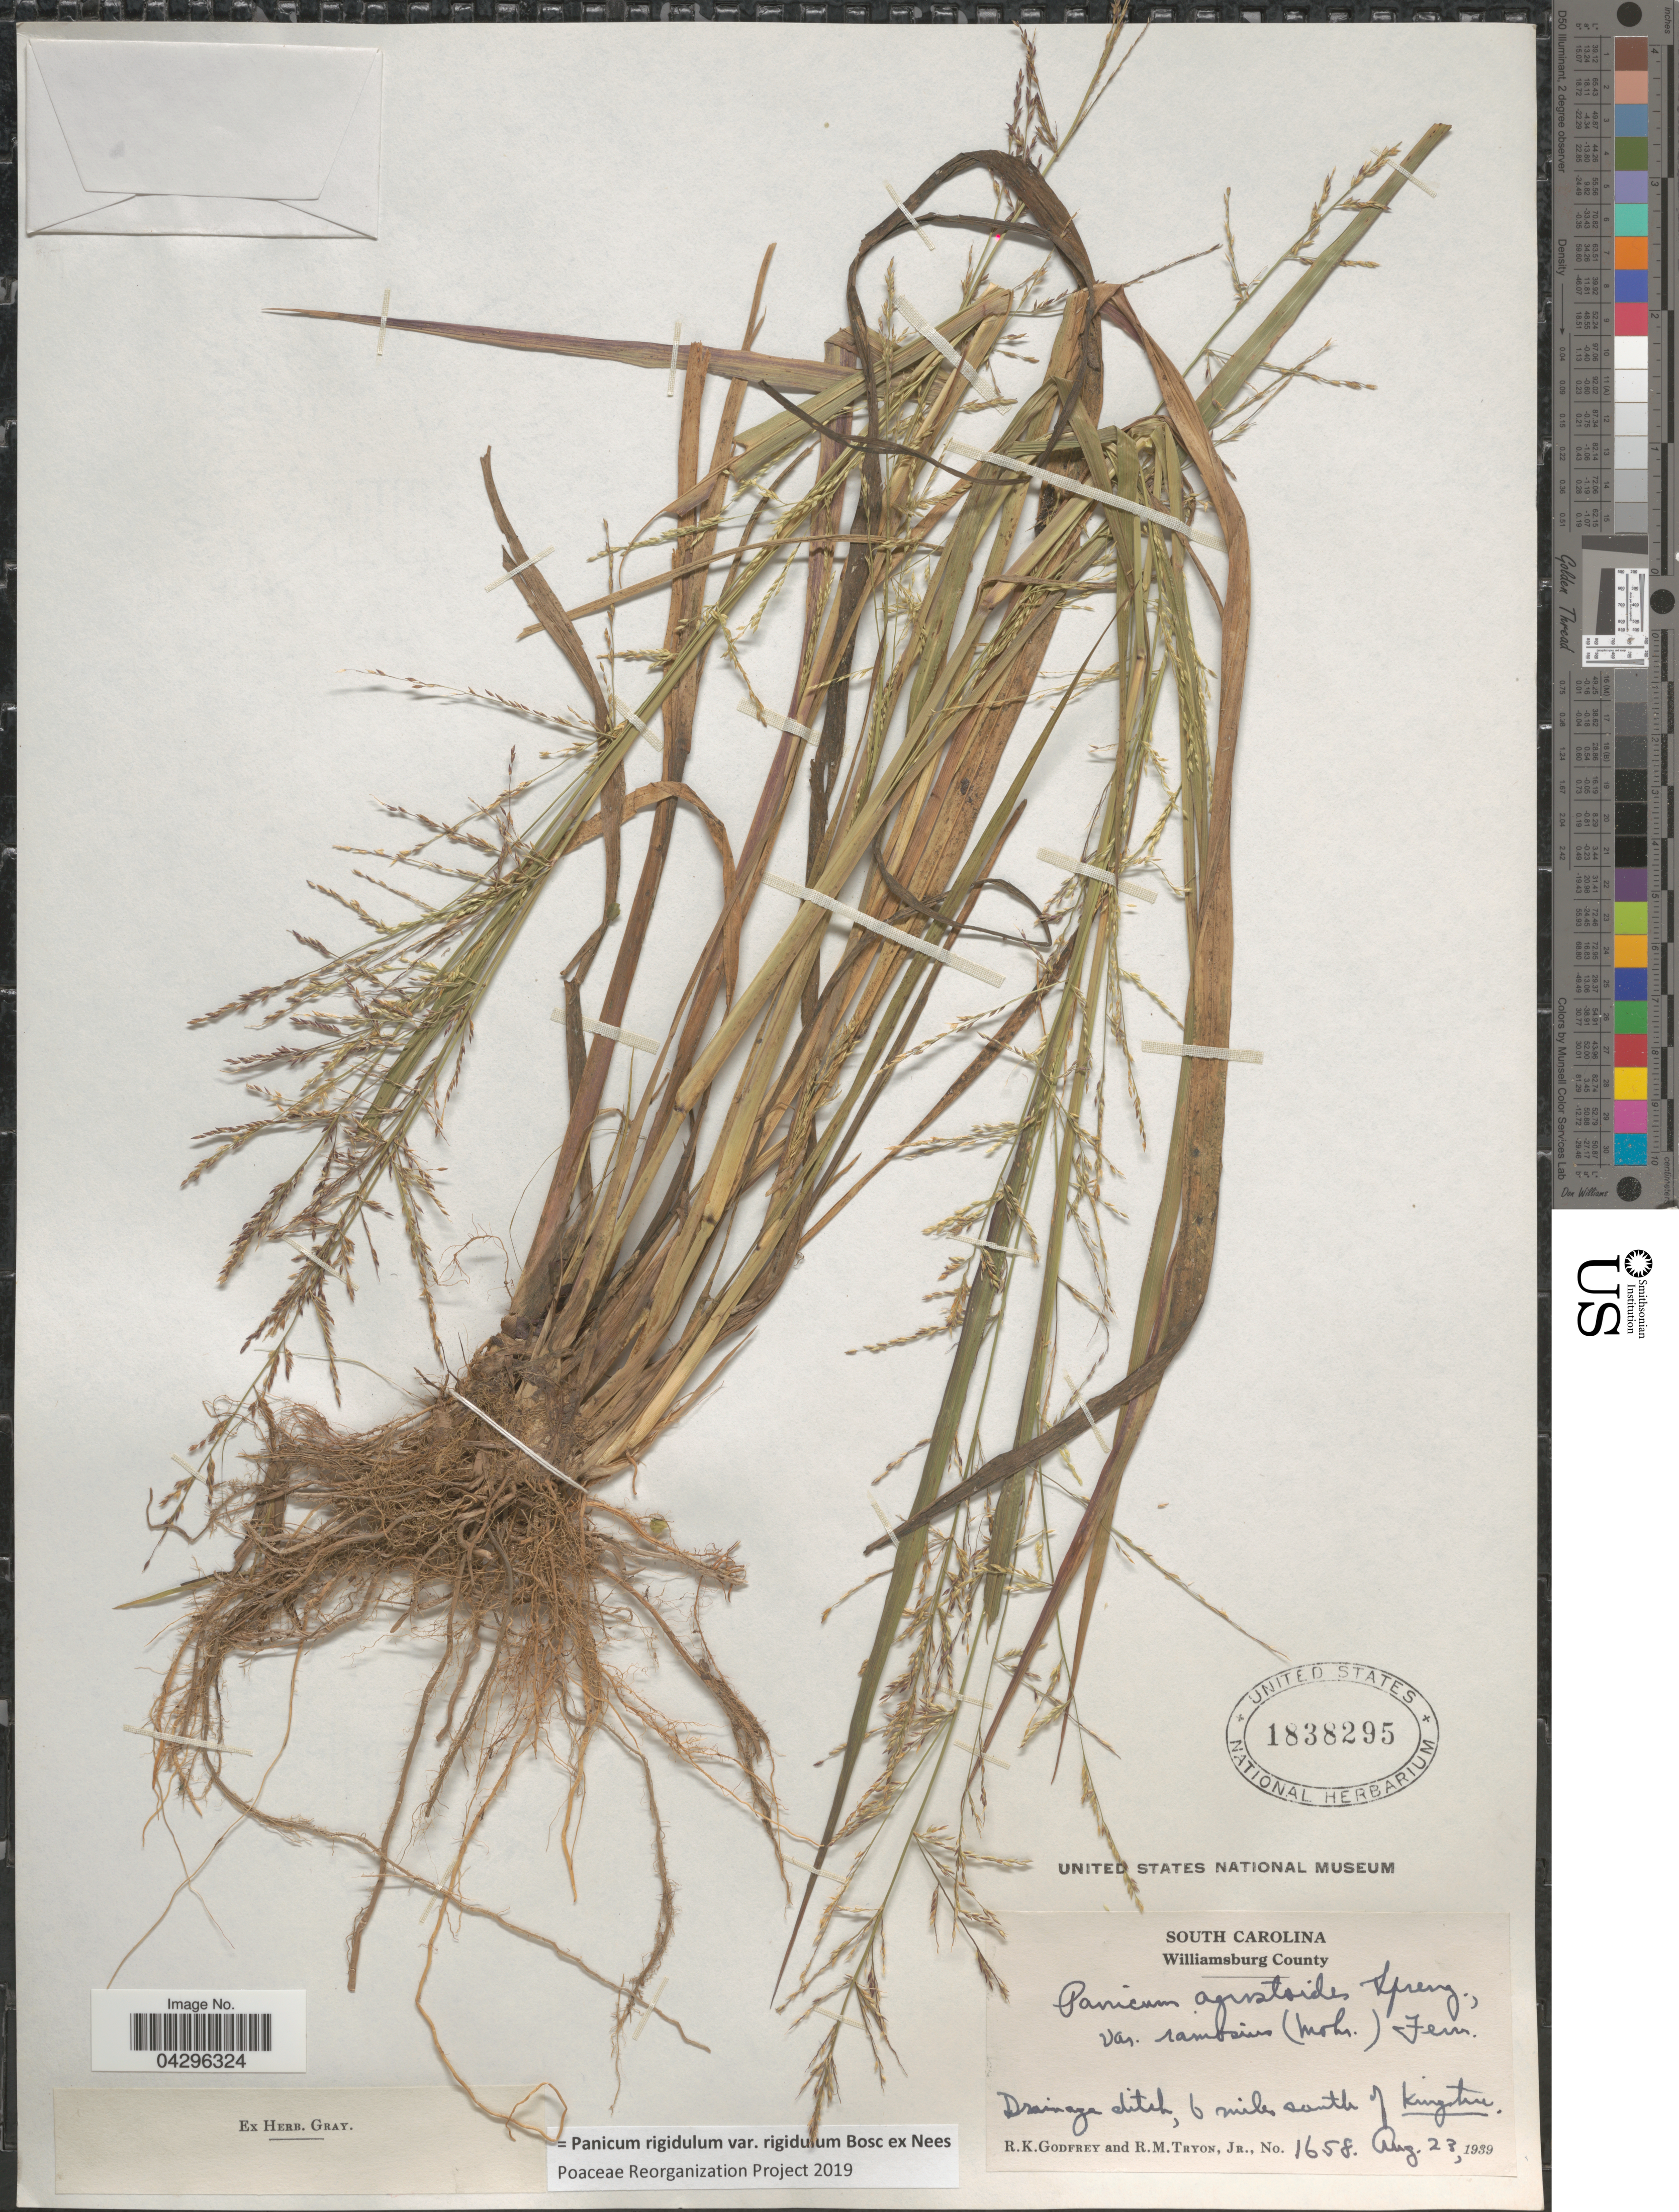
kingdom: Plantae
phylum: Tracheophyta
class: Liliopsida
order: Poales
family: Poaceae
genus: Panicum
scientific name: Panicum rigidulum var. rigidulum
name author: Bosc ex Nees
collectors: R. K. Godfrey & R. M. Tryon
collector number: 1658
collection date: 1939-08-23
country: United States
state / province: South Carolina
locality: Williamsburg County. Drainage ditch, 6 miles south of Kingston.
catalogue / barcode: US 1838295